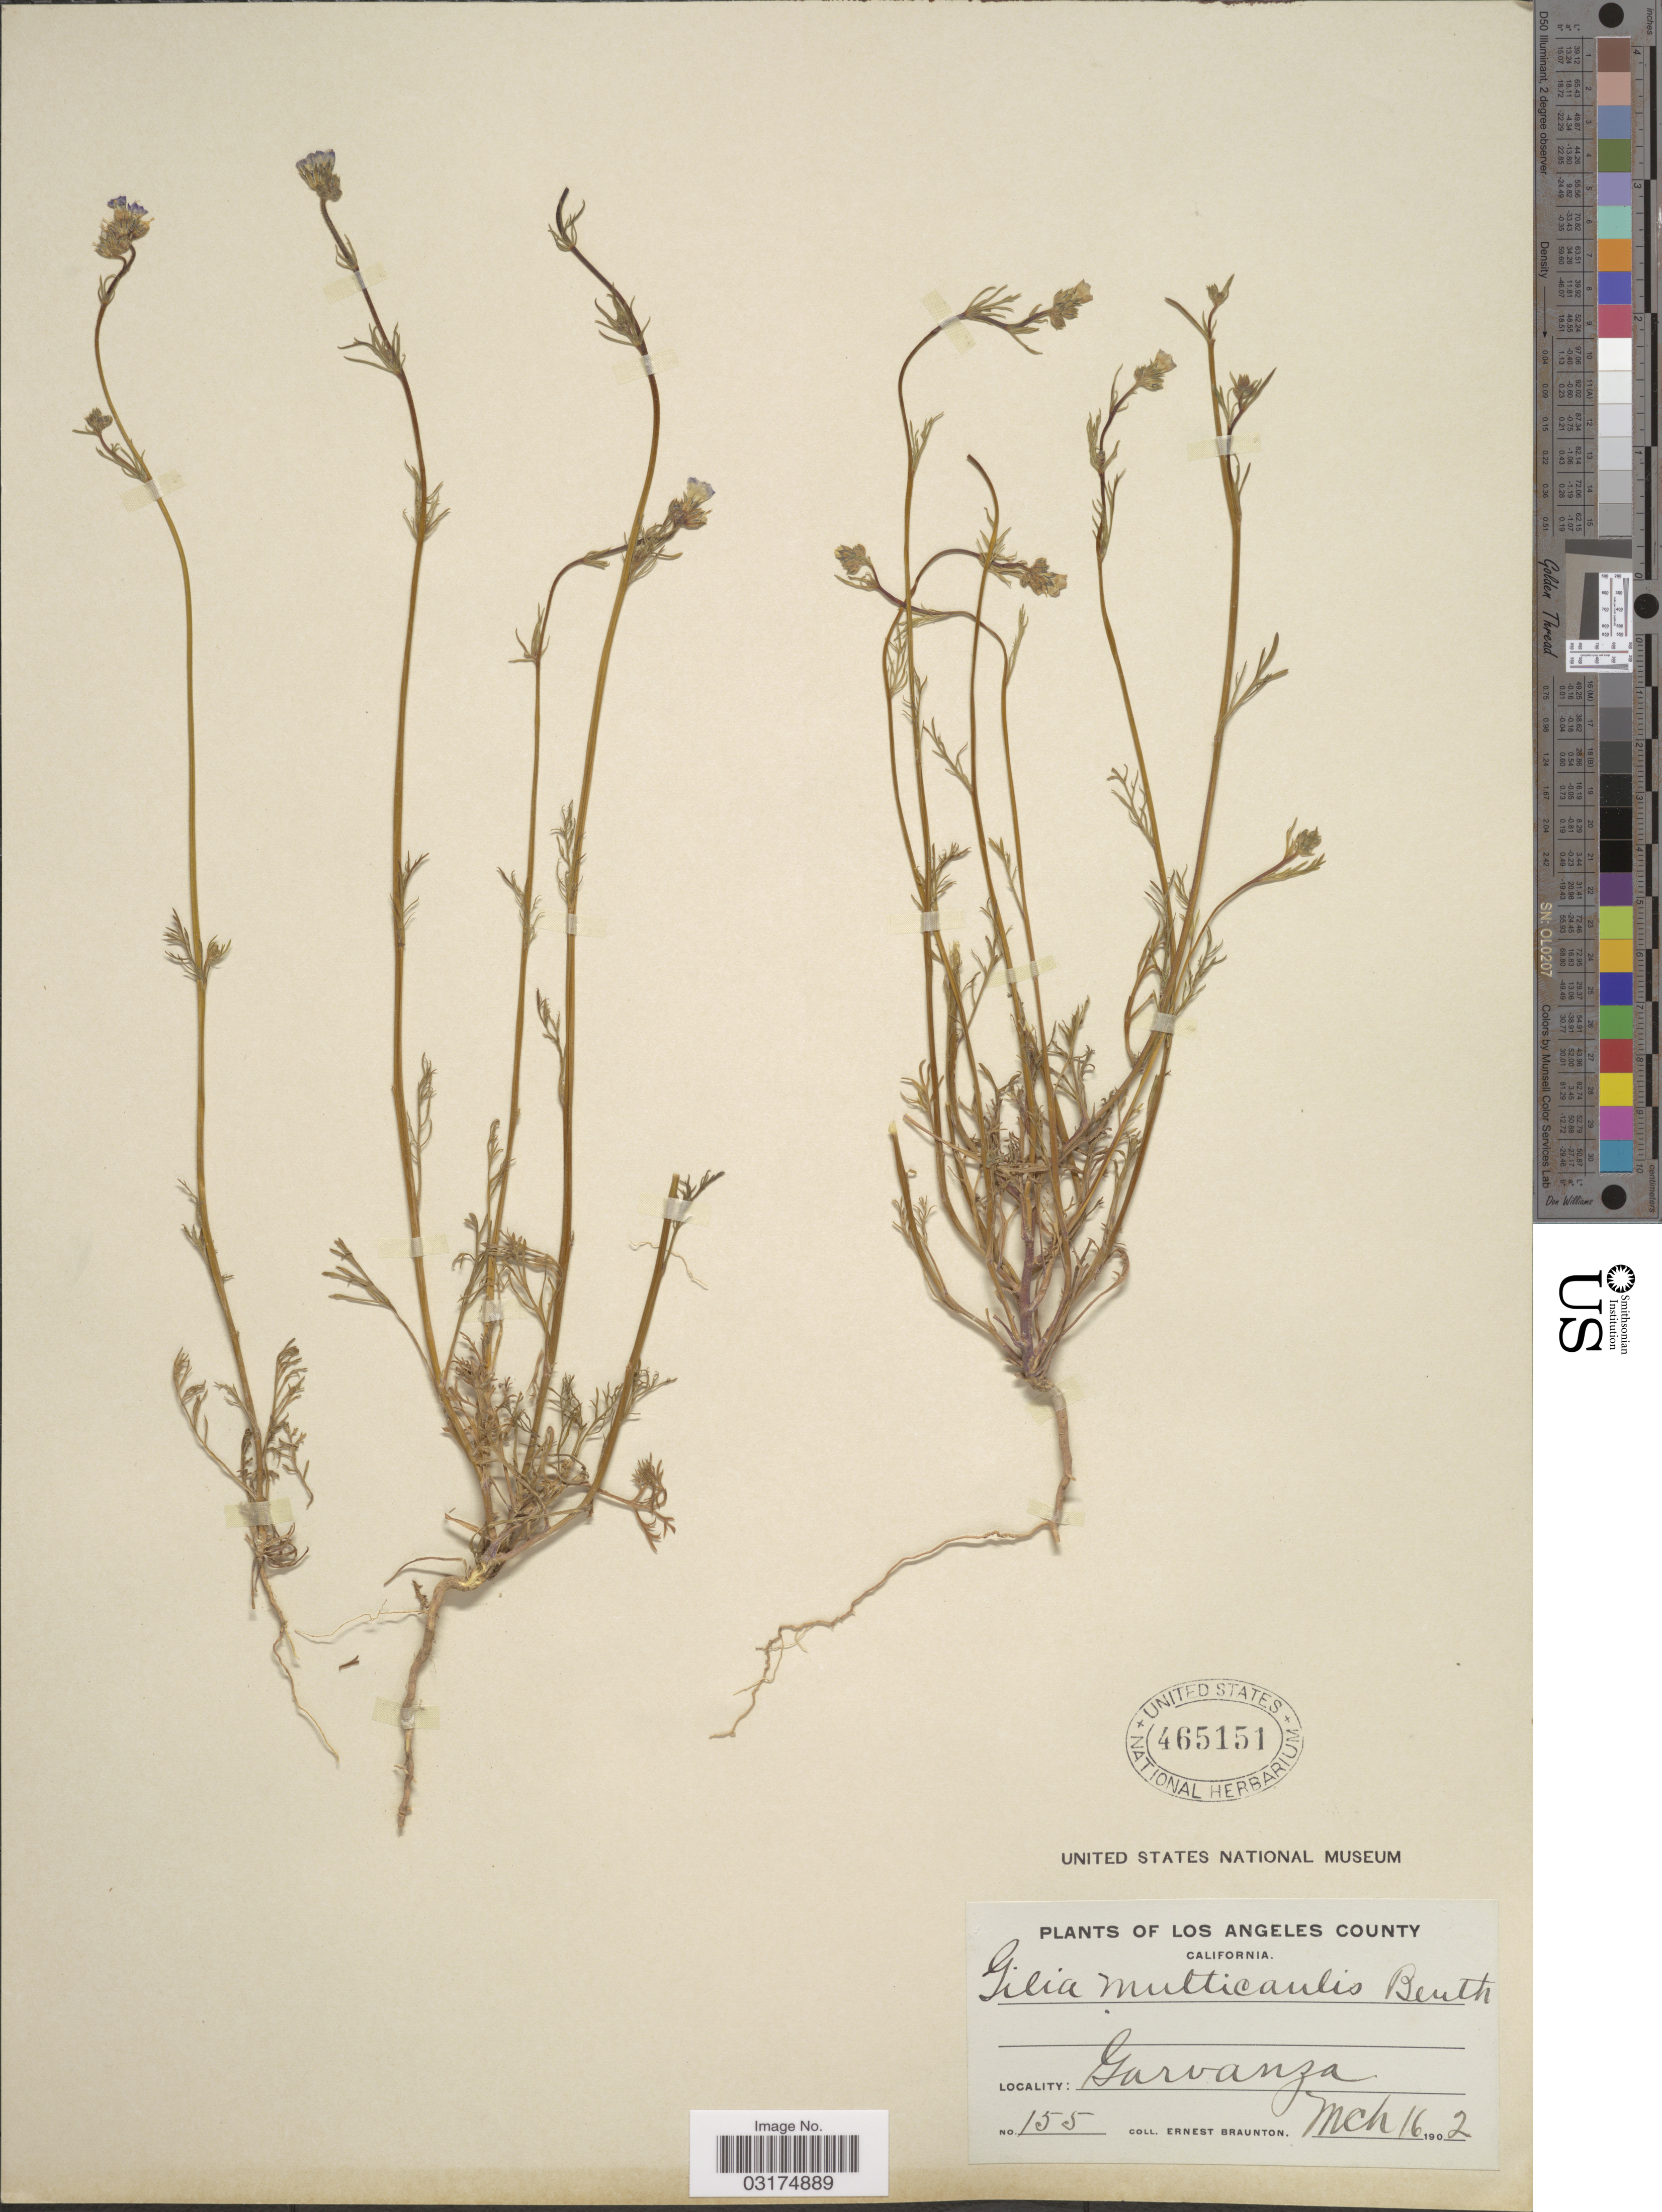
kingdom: Plantae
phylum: Tracheophyta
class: Magnoliopsida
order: Ericales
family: Polemoniaceae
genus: Gilia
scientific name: Gilia angelensis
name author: V.E. Grant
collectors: E. Braunton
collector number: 155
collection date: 1902-03-16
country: United States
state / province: California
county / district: Los Angeles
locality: Los Angeles County. Garvanza.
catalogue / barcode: US 465151